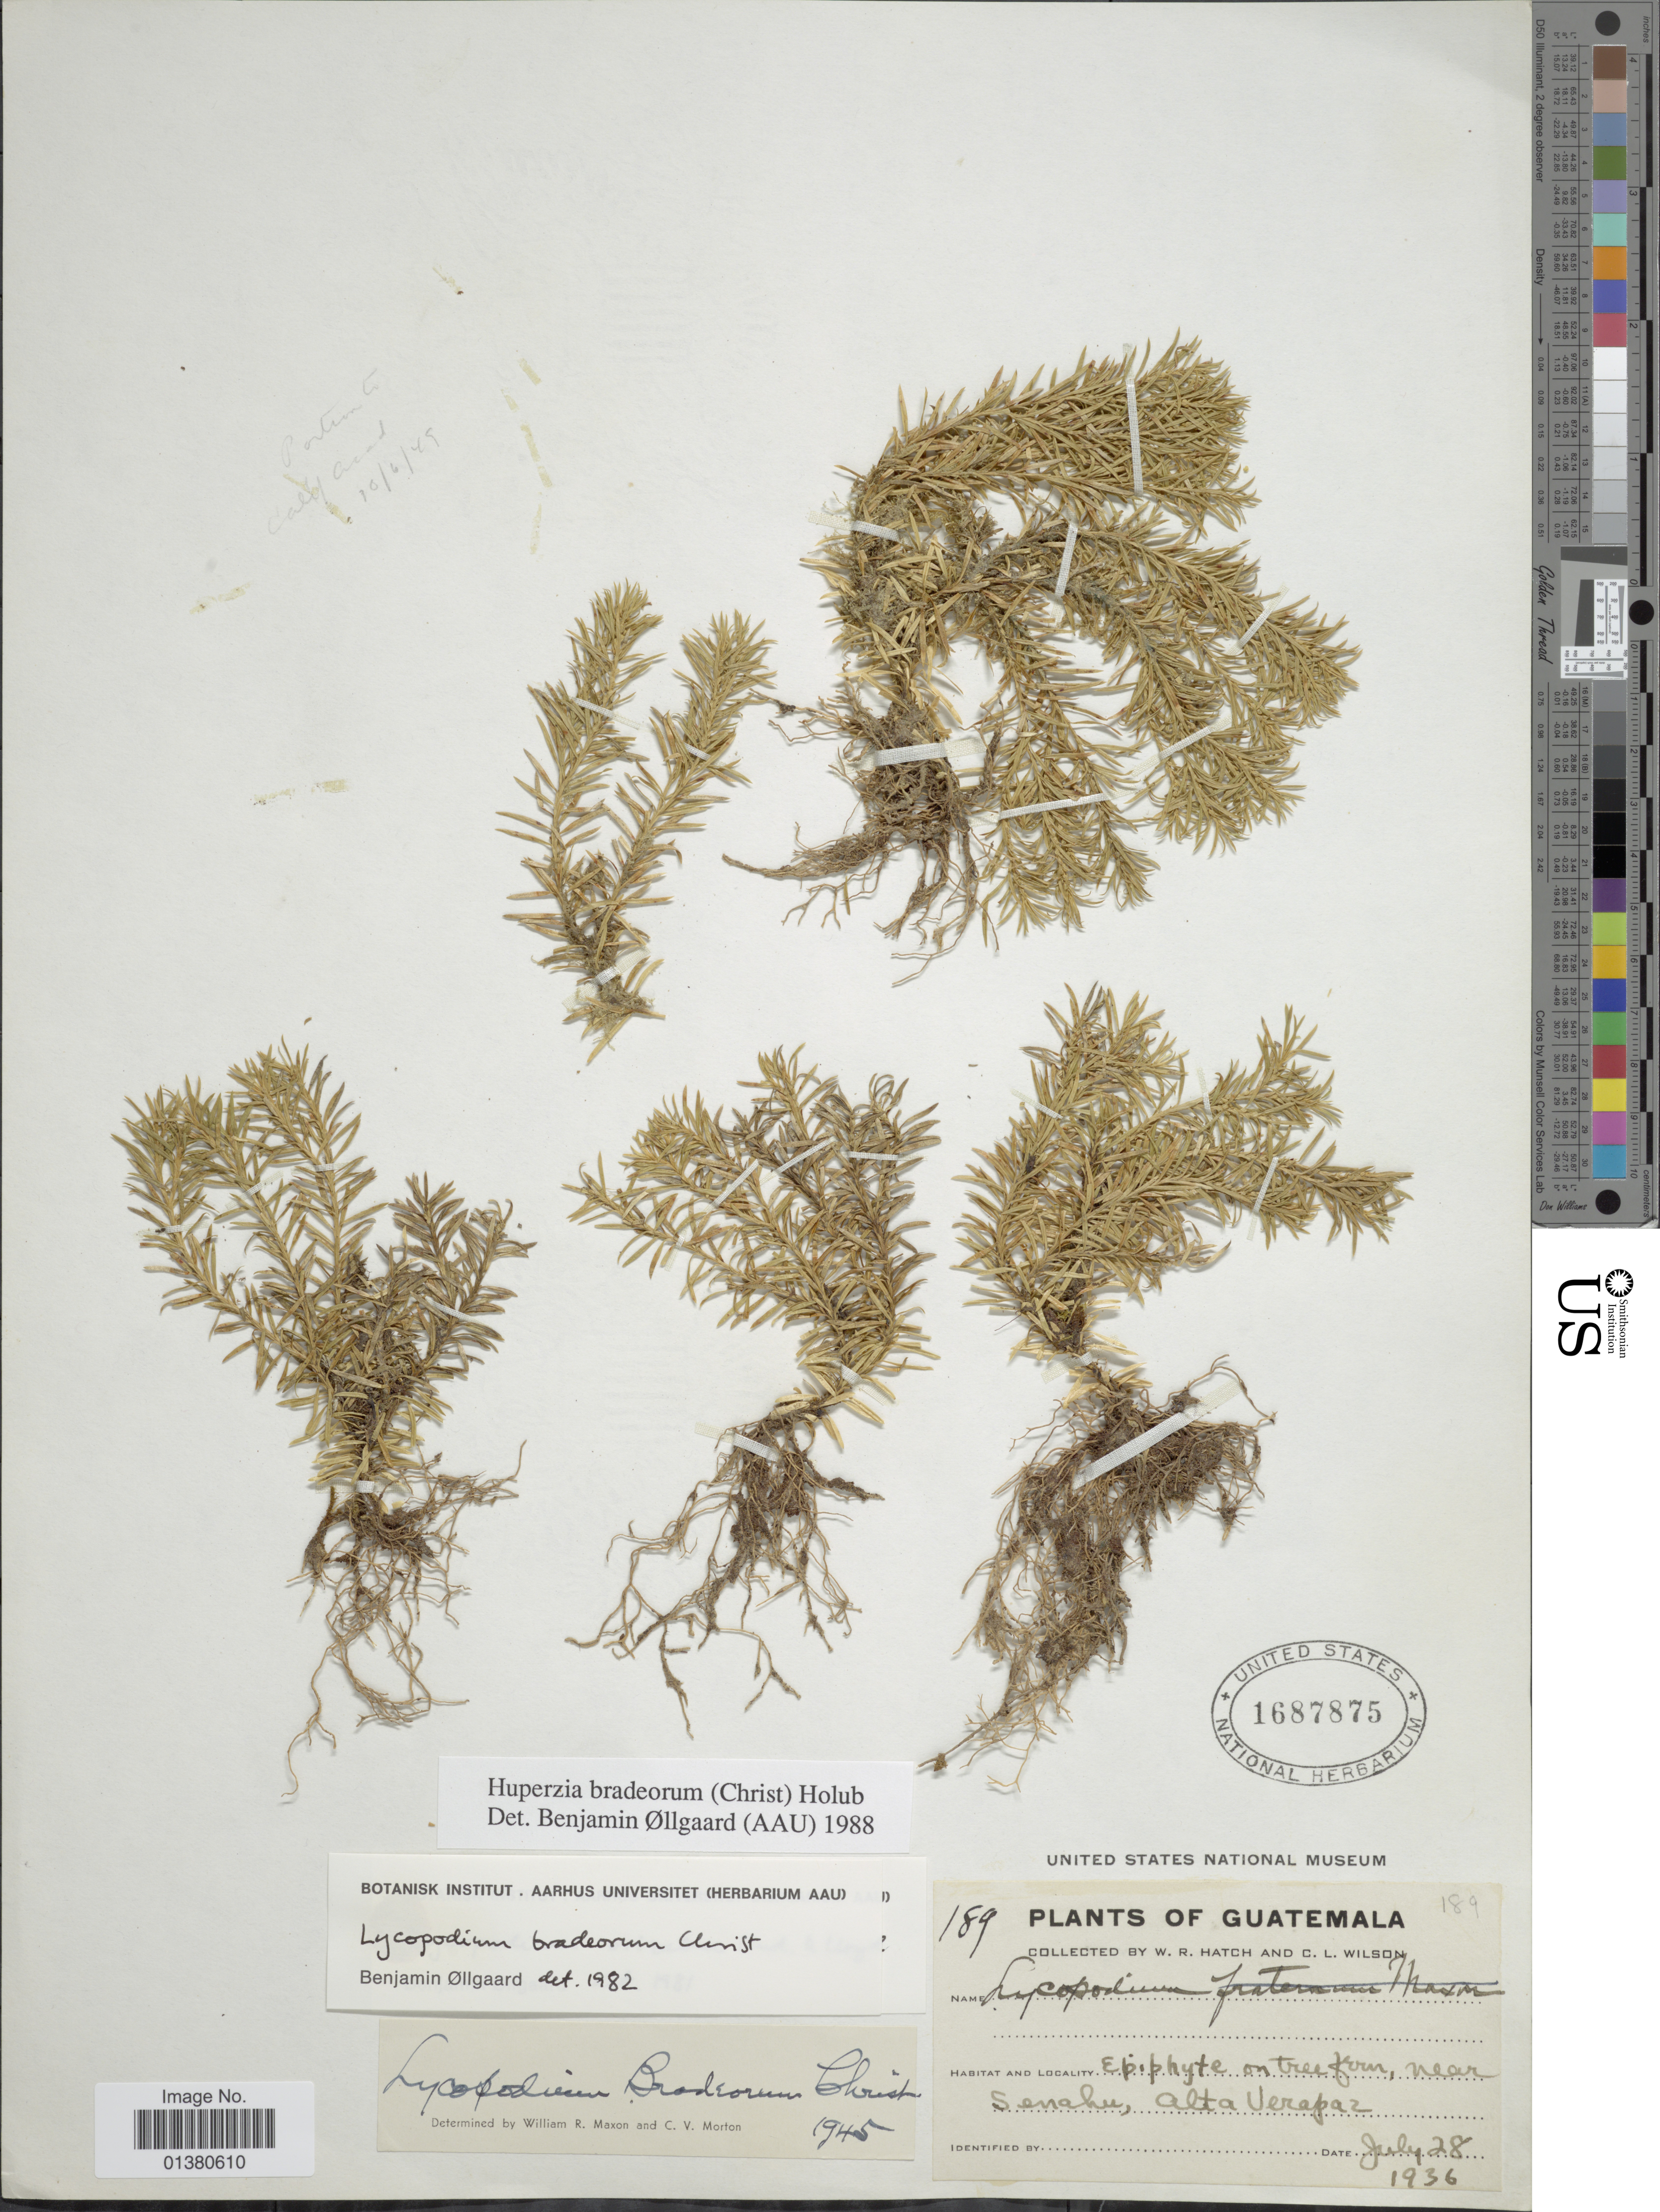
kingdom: Plantae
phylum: Tracheophyta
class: Lycopodiopsida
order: Lycopodiales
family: Lycopodiaceae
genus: Phlegmariurus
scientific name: Phlegmariurus bradeorum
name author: (Christ) B. Øllg.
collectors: W. Hatch & C. L. Wilson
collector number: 189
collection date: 1936-07-28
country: Guatemala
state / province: Alta Verapaz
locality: Near Senahu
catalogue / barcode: US 1687875